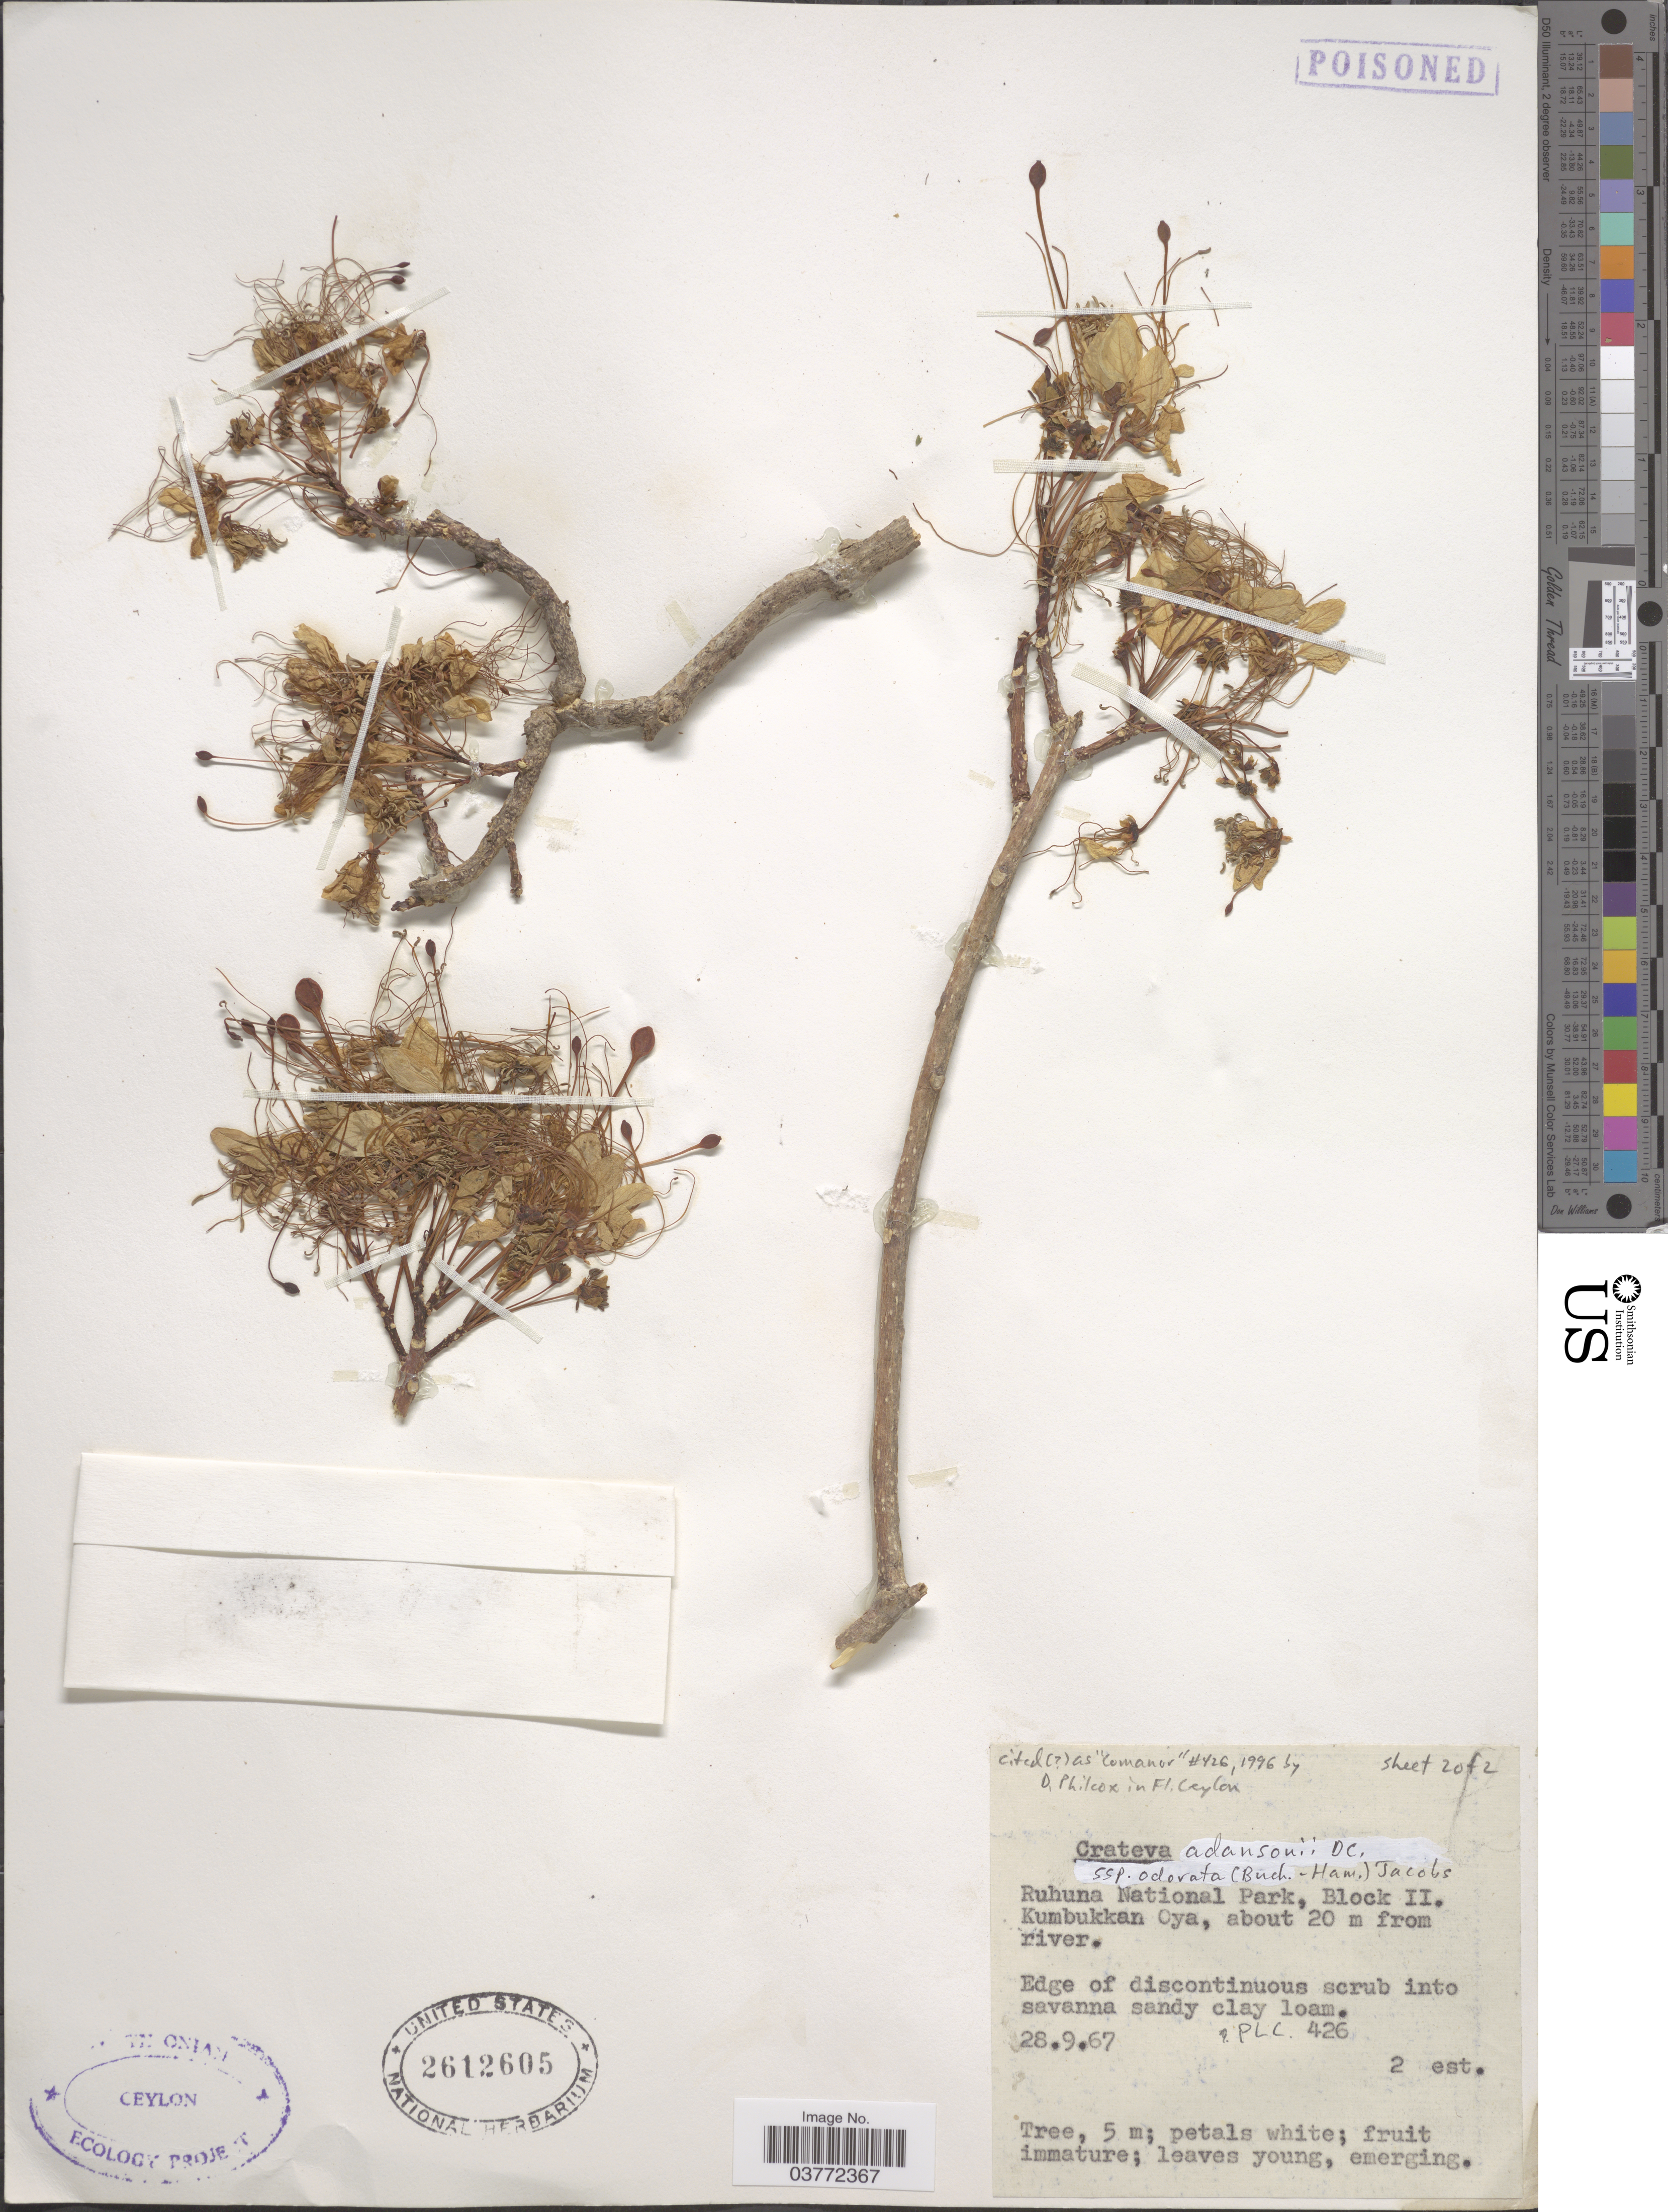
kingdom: Plantae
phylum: Tracheophyta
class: Magnoliopsida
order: Brassicales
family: Capparaceae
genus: Crateva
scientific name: Crateva adansonii subsp. odora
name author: (Buch.-Ham.) Jacobs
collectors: P. L. C.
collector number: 426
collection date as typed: Transcribed d/m/y: 28/9/67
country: Sri Lanka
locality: Ceylon. Ruhuna National Park, Block II. Kumbukkan Oya, about 20 m from river.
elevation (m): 2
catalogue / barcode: US 2612605